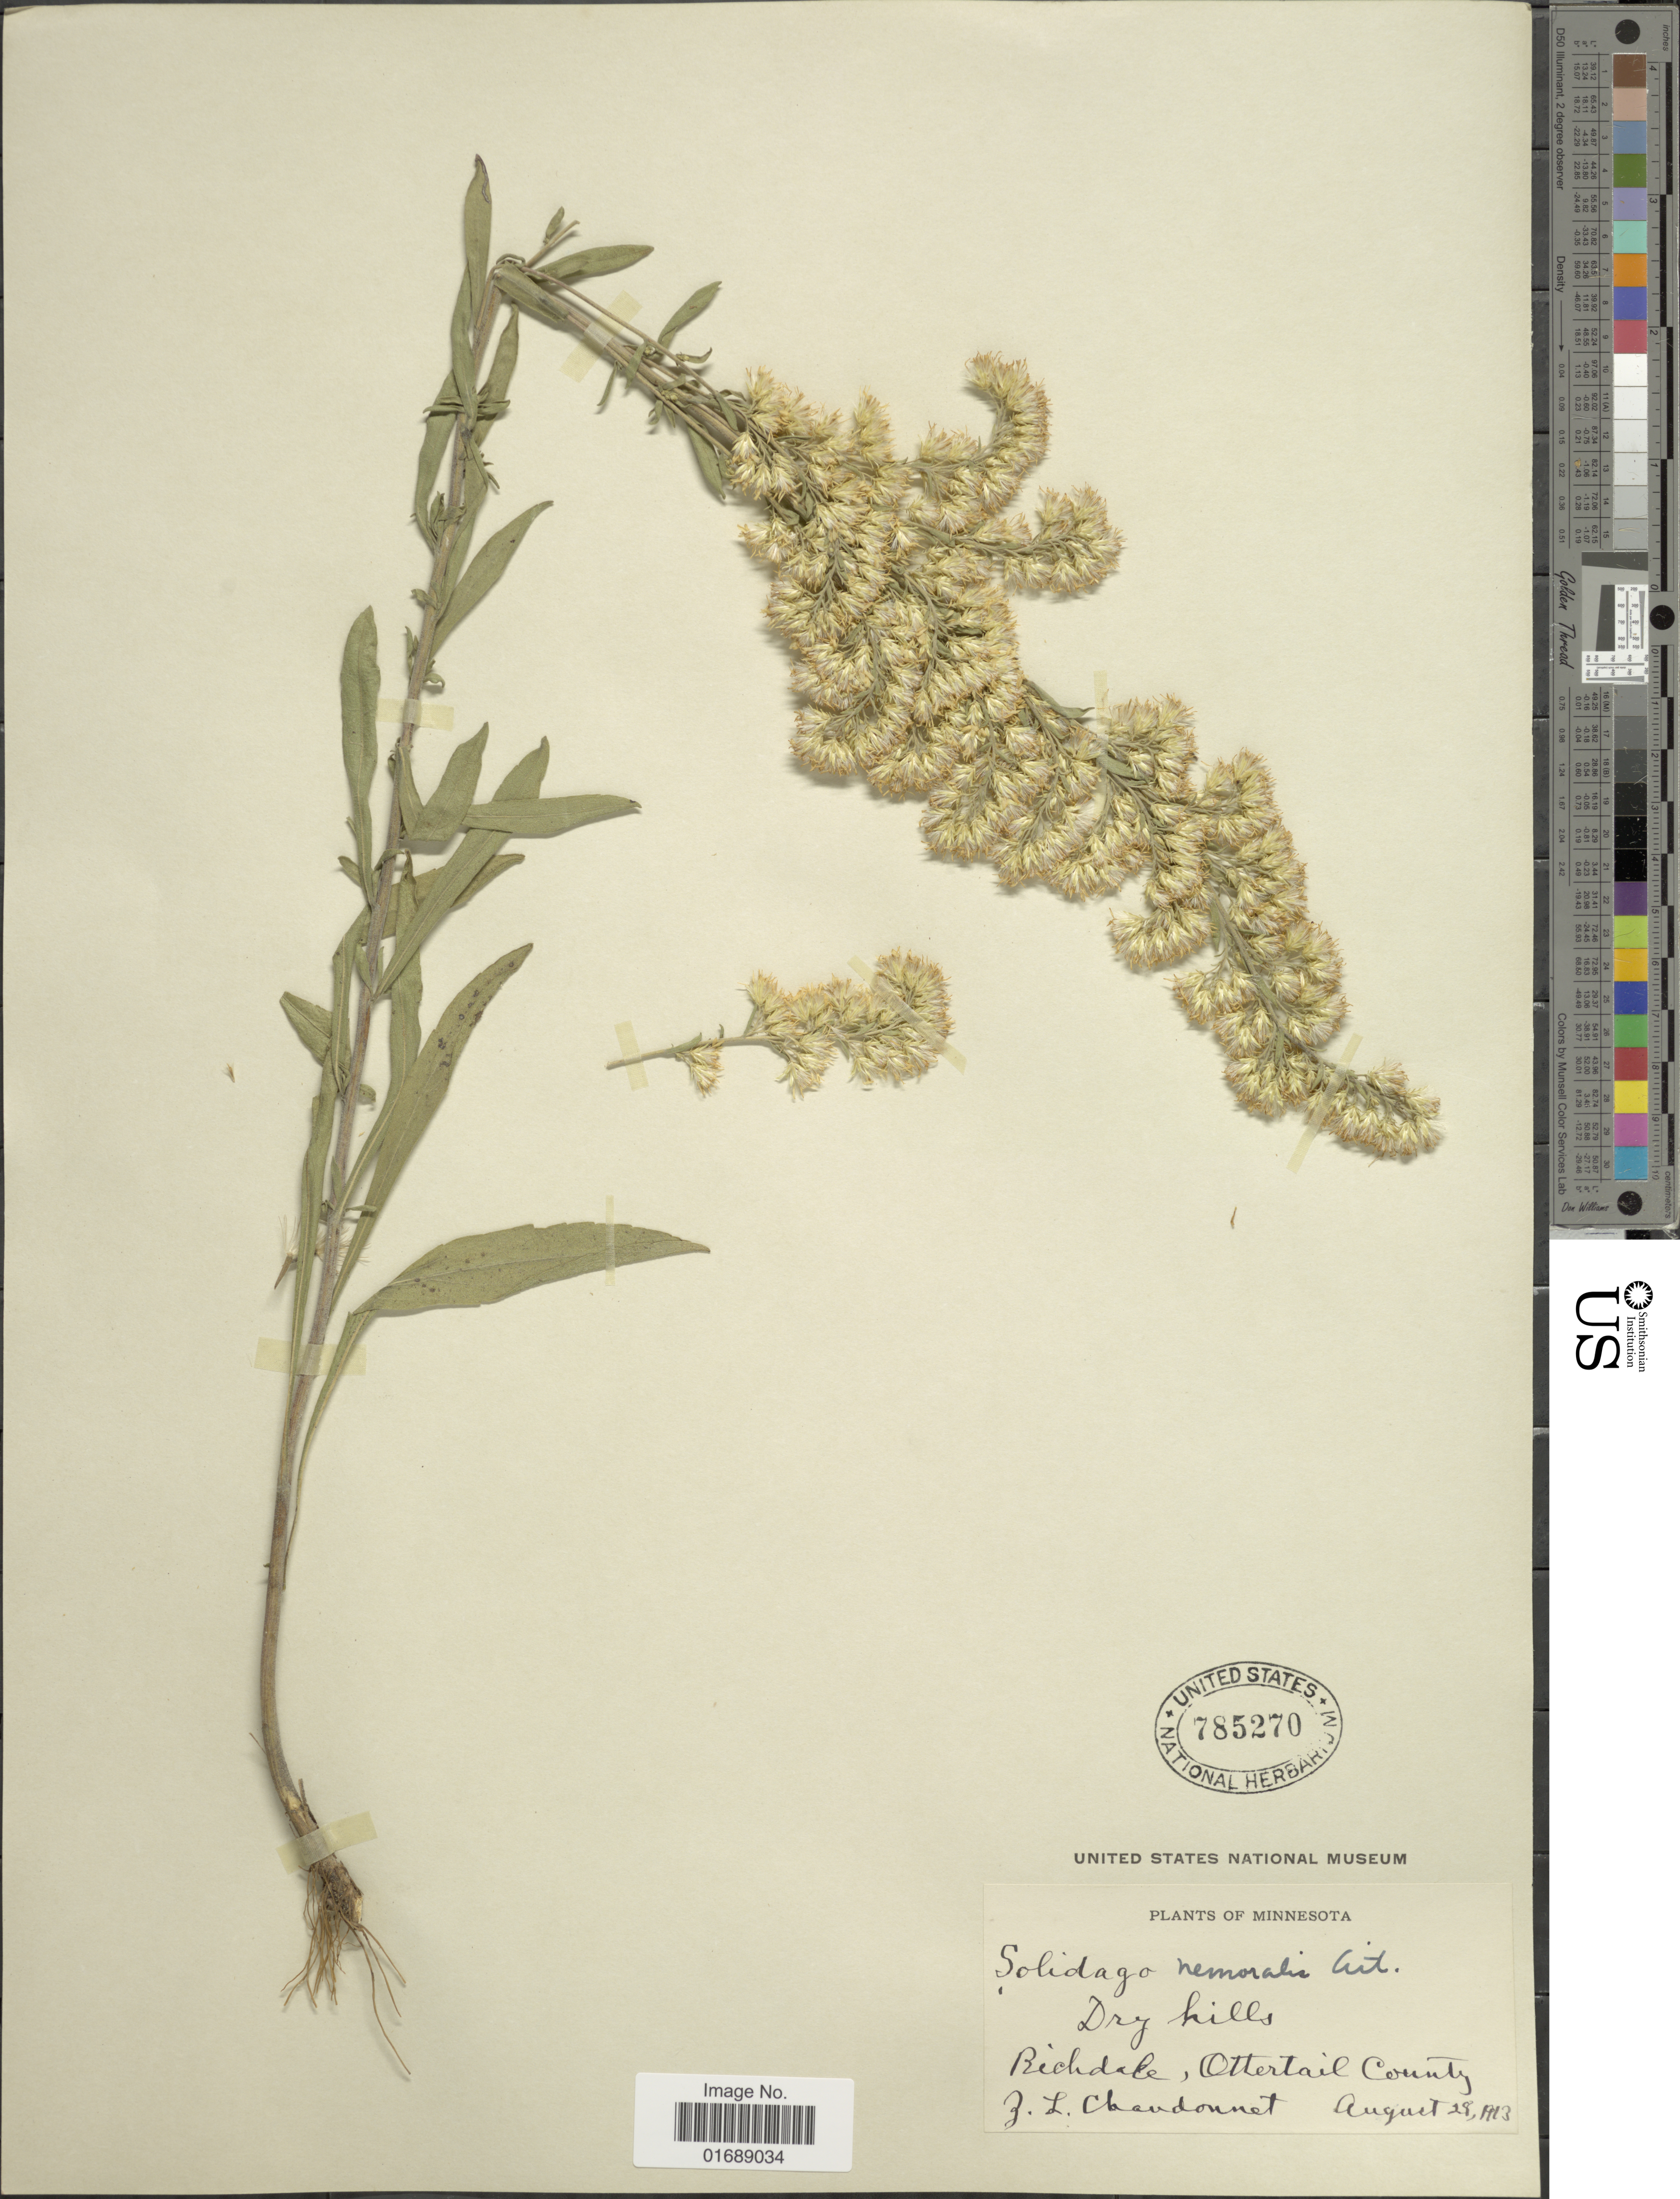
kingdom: Plantae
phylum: Tracheophyta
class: Magnoliopsida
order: Asterales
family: Asteraceae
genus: Solidago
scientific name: Solidago nemoralis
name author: Aiton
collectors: Z. Chandonnet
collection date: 1913-08-28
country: United States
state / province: Minnesota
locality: Richdale, Otter tail County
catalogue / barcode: US 785270